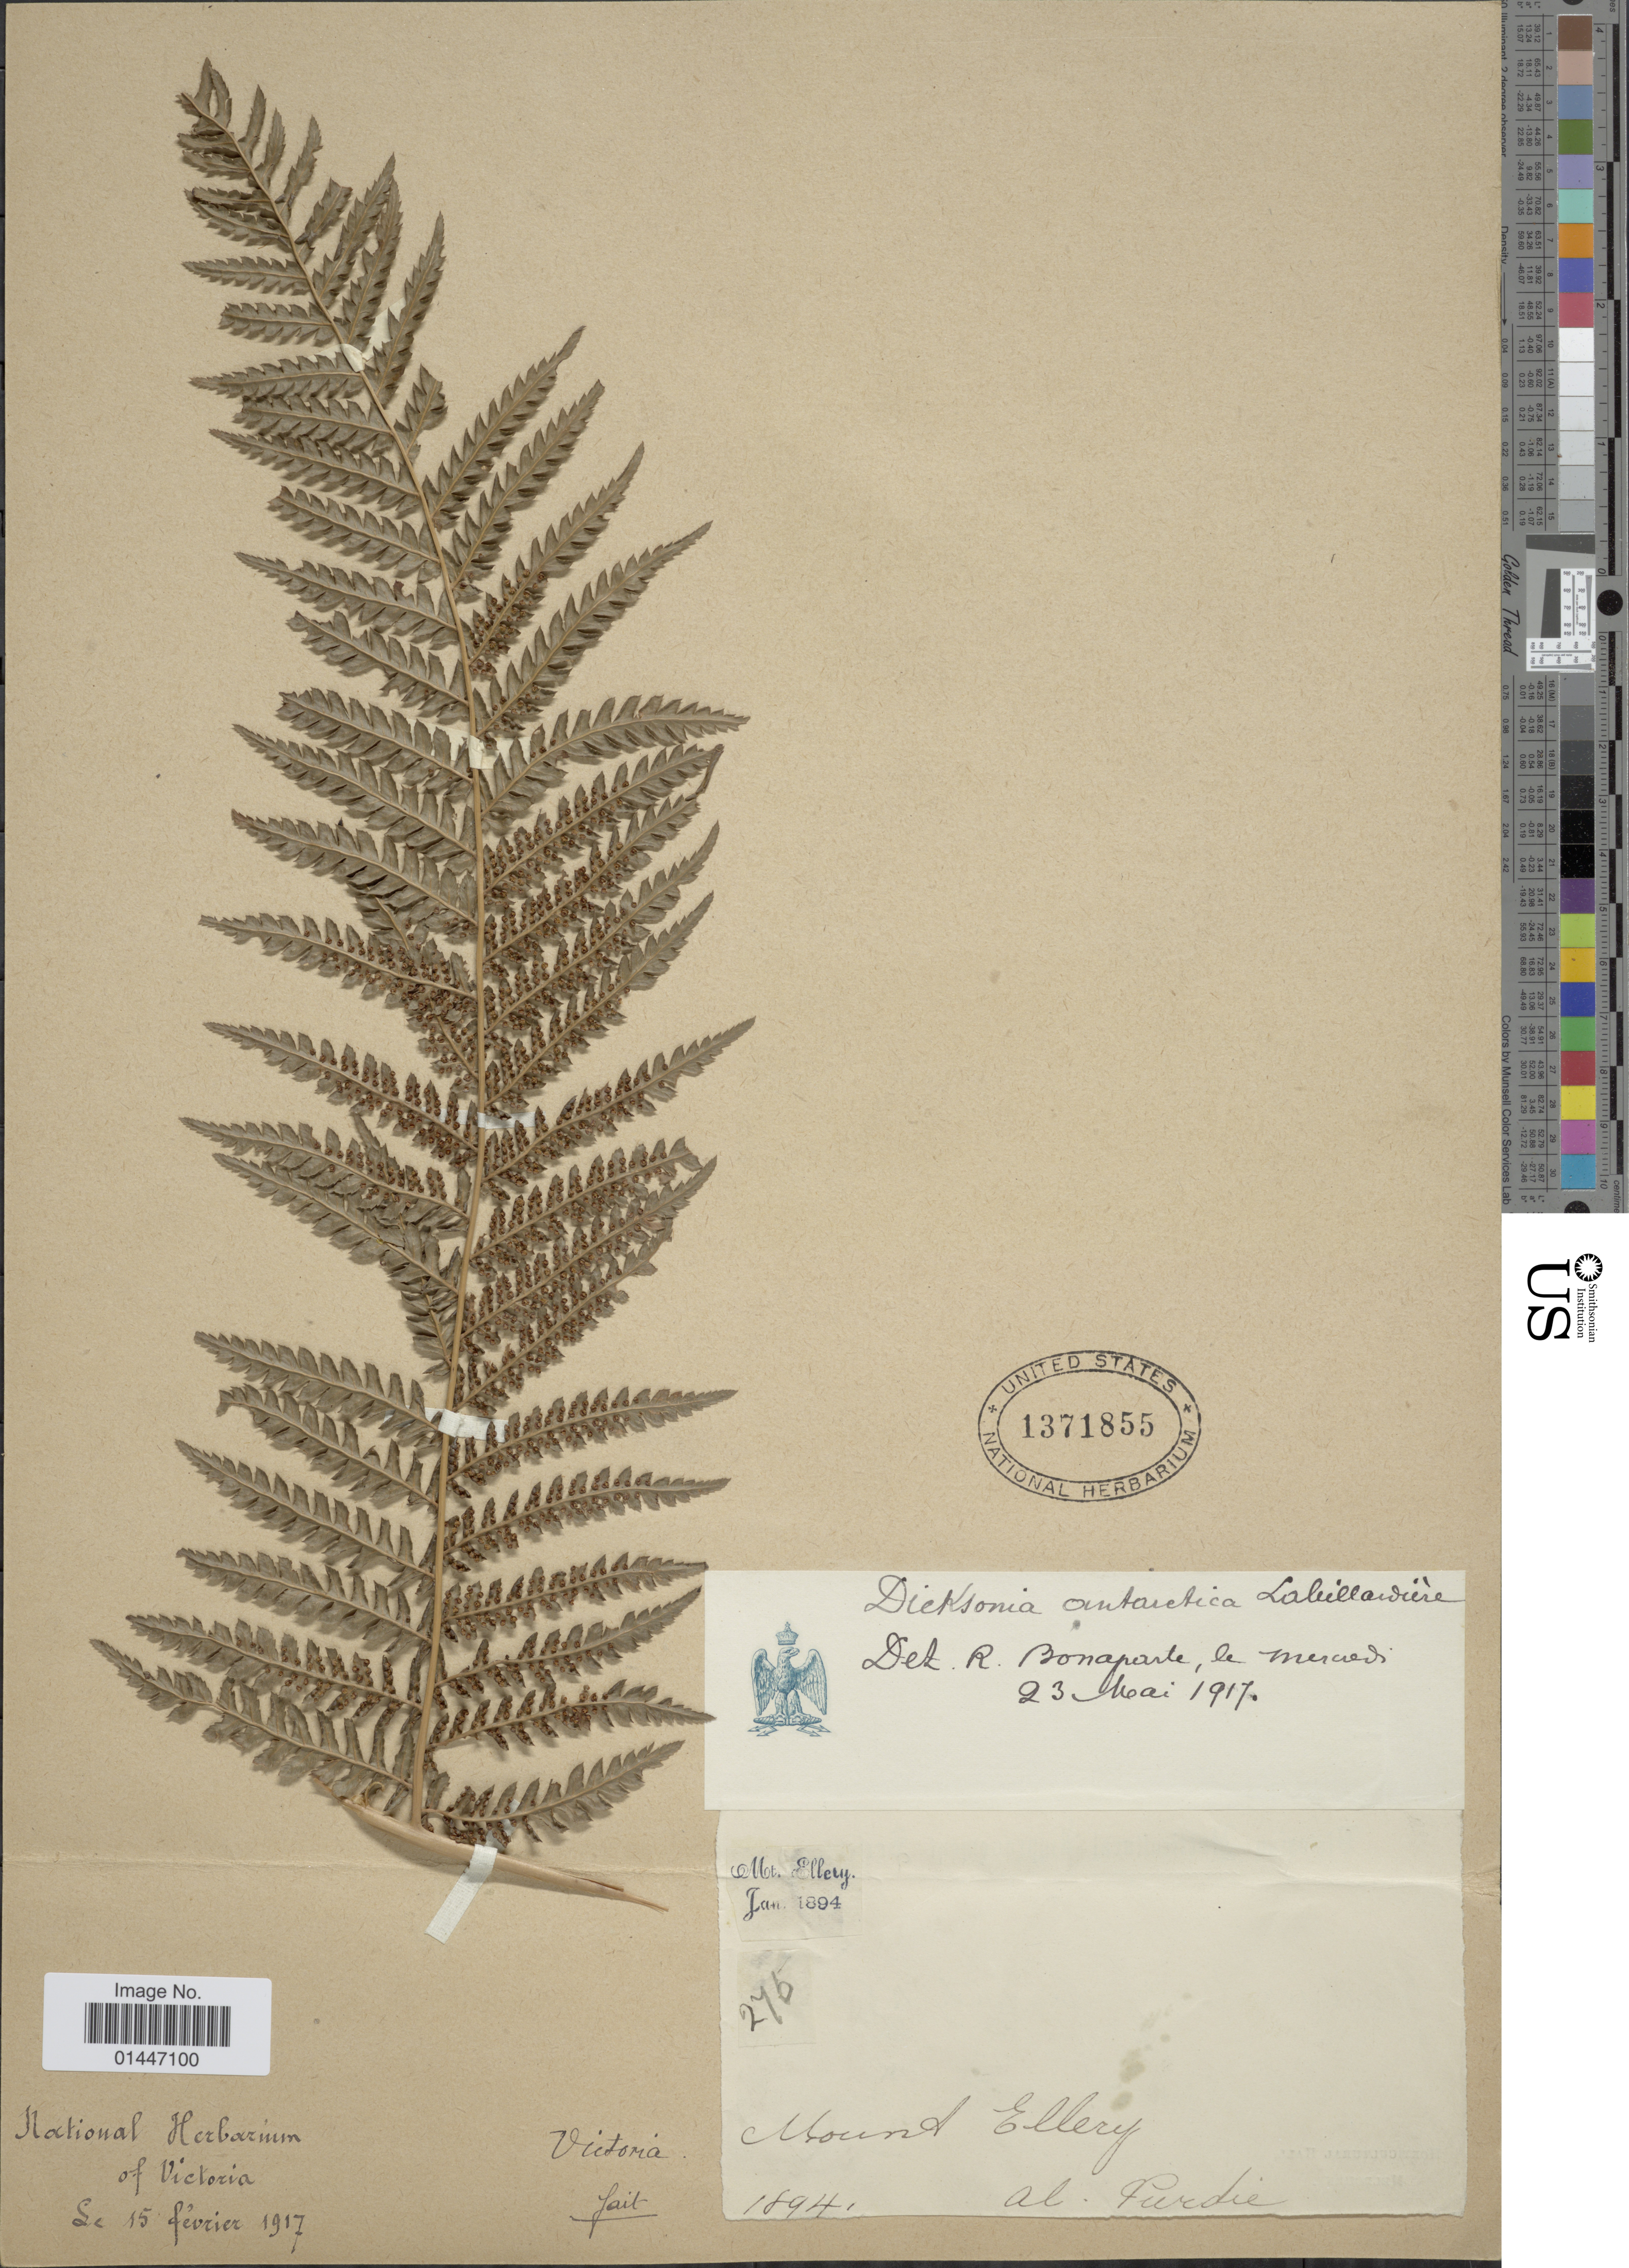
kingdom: Plantae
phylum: Tracheophyta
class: Polypodiopsida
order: Cyatheales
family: Dicksoniaceae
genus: Dicksonia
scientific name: Dicksonia antarctica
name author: Labill.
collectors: A. Purdie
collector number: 275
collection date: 1894-01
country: Australia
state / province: Victoria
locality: Mount Ellery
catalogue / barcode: US 1371855